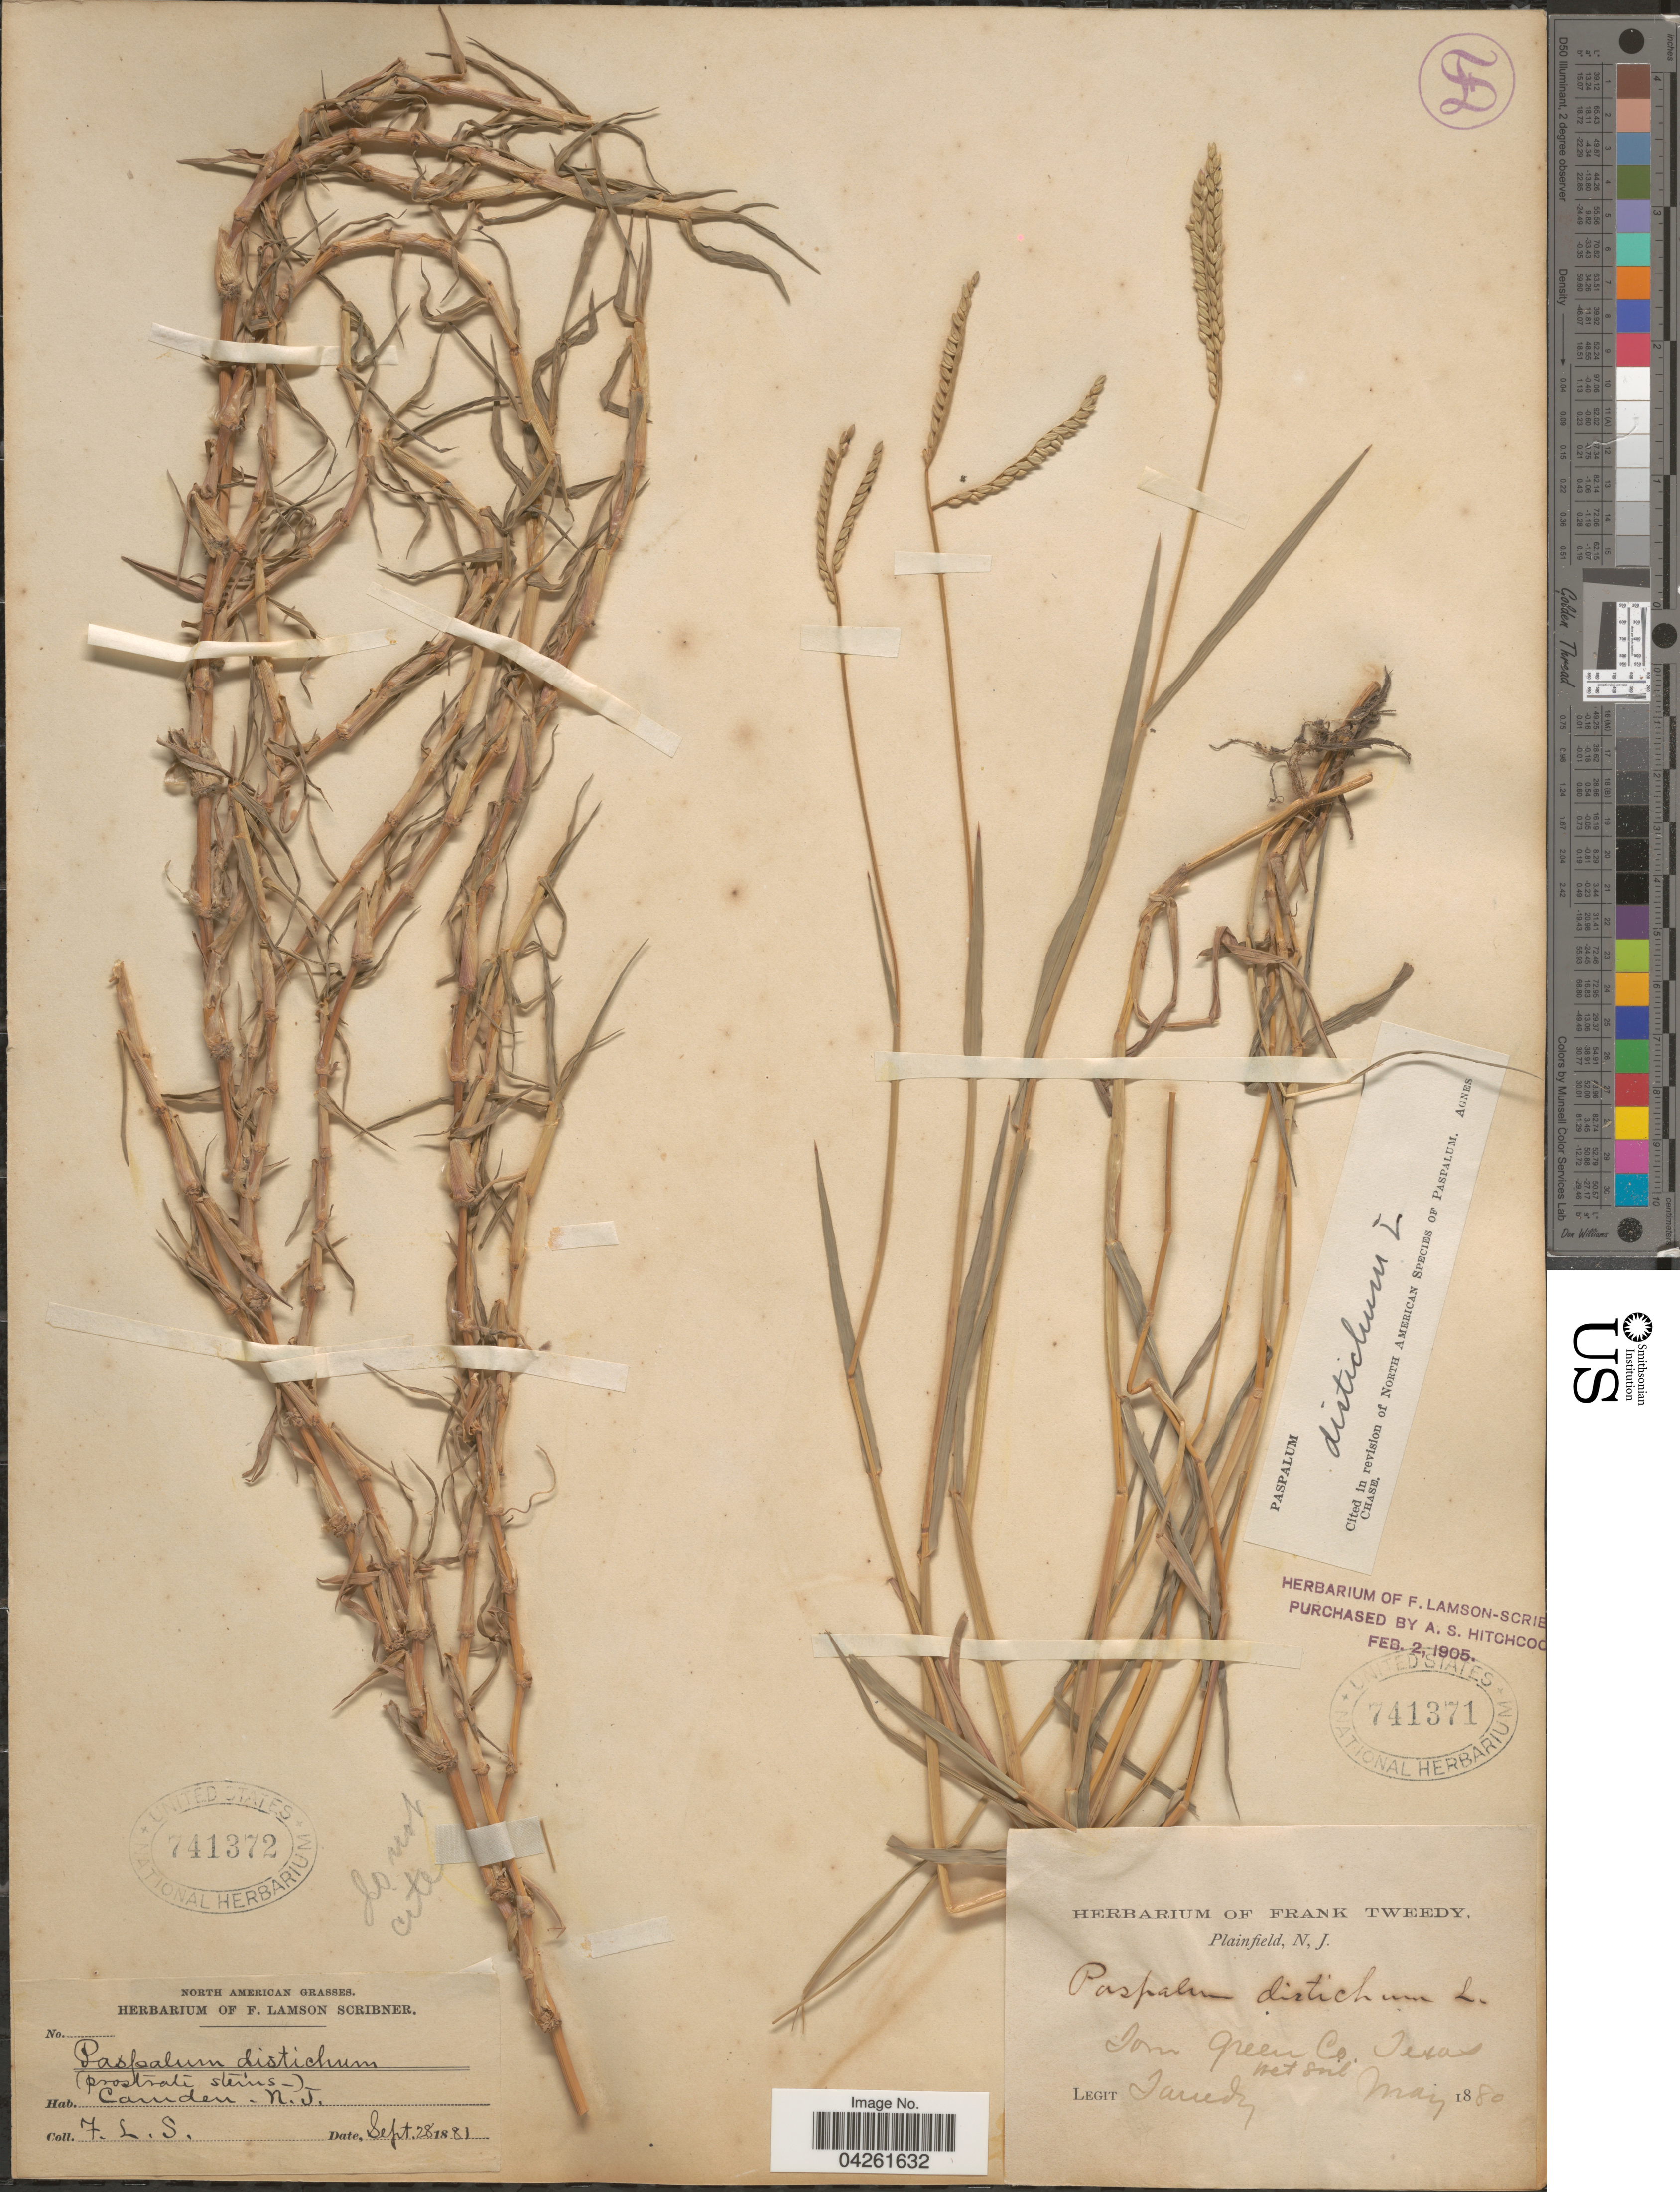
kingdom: Plantae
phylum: Tracheophyta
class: Liliopsida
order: Poales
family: Poaceae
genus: Paspalum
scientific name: Paspalum distichum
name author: L.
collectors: F. L. Scribner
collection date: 1881-09-28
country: United States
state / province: New Jersey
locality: Camden.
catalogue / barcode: US 741372